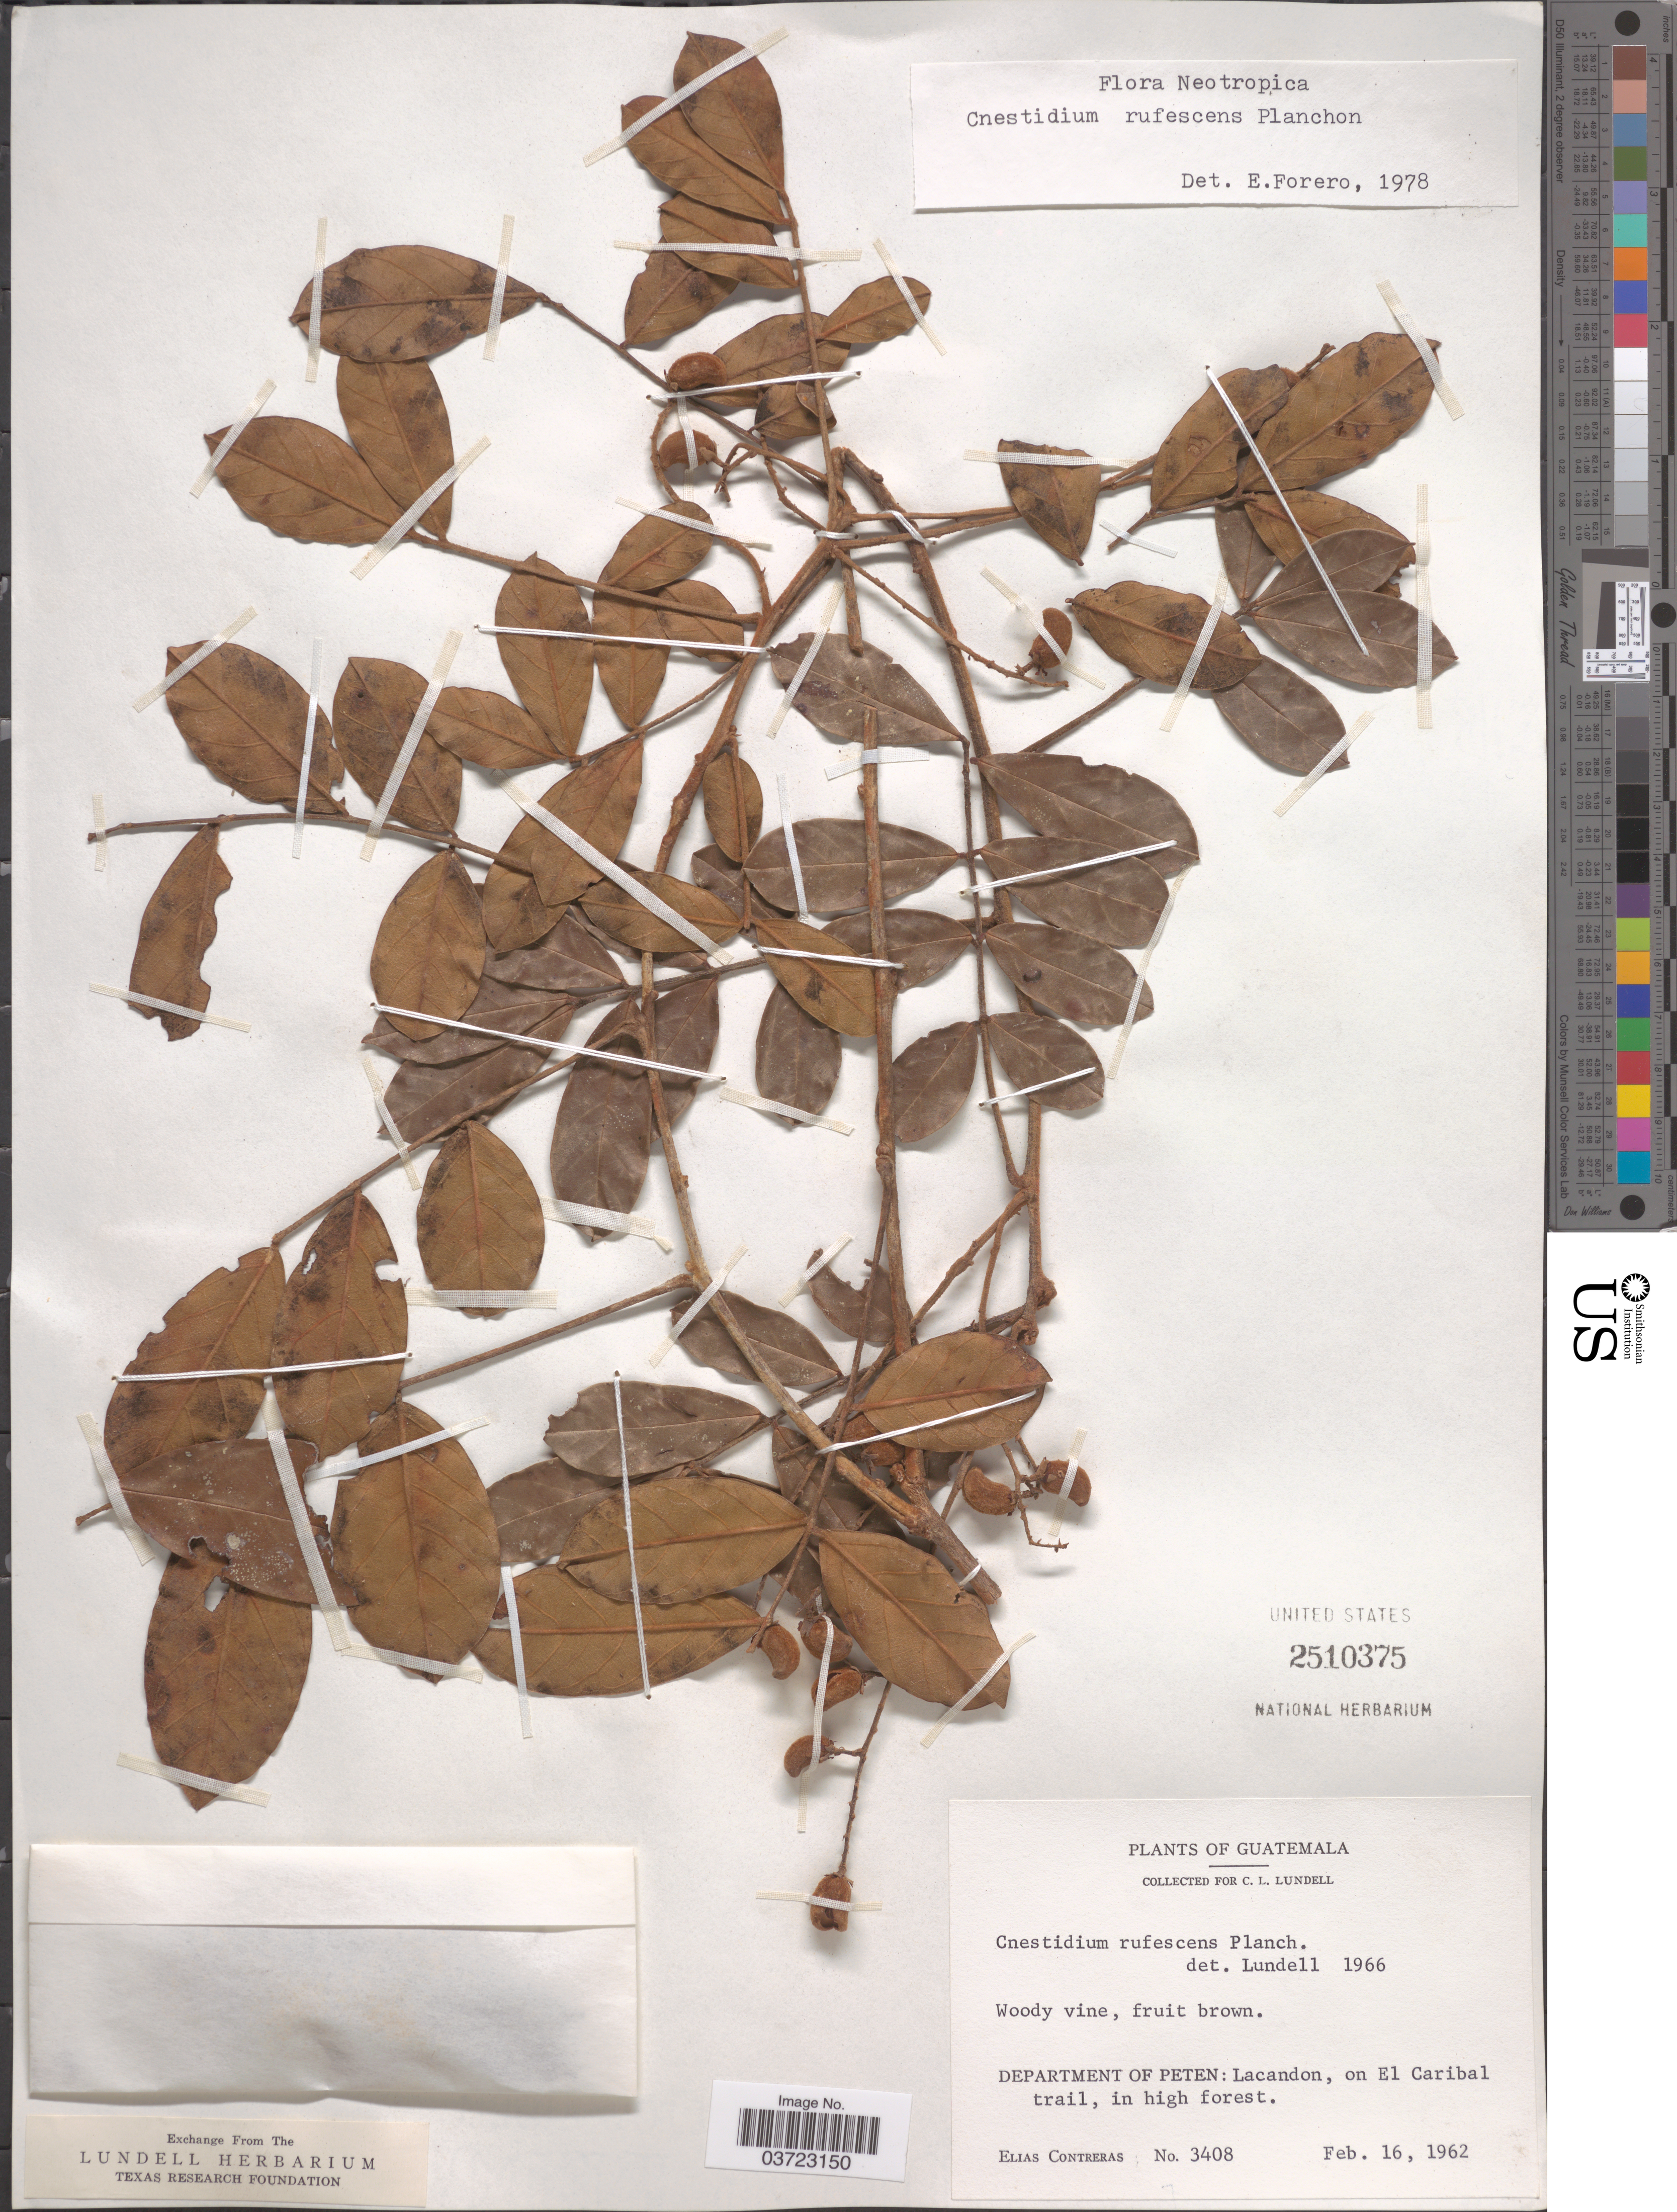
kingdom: Plantae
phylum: Tracheophyta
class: Magnoliopsida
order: Oxalidales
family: Connaraceae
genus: Cnestidium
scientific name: Cnestidium rufescens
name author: Planch.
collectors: E. Contreras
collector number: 3408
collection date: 1962-02-16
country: Guatemala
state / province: El Peten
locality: Department of Peten: Lacandon, on El Caribal trail, in high forest.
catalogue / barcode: US 2510375